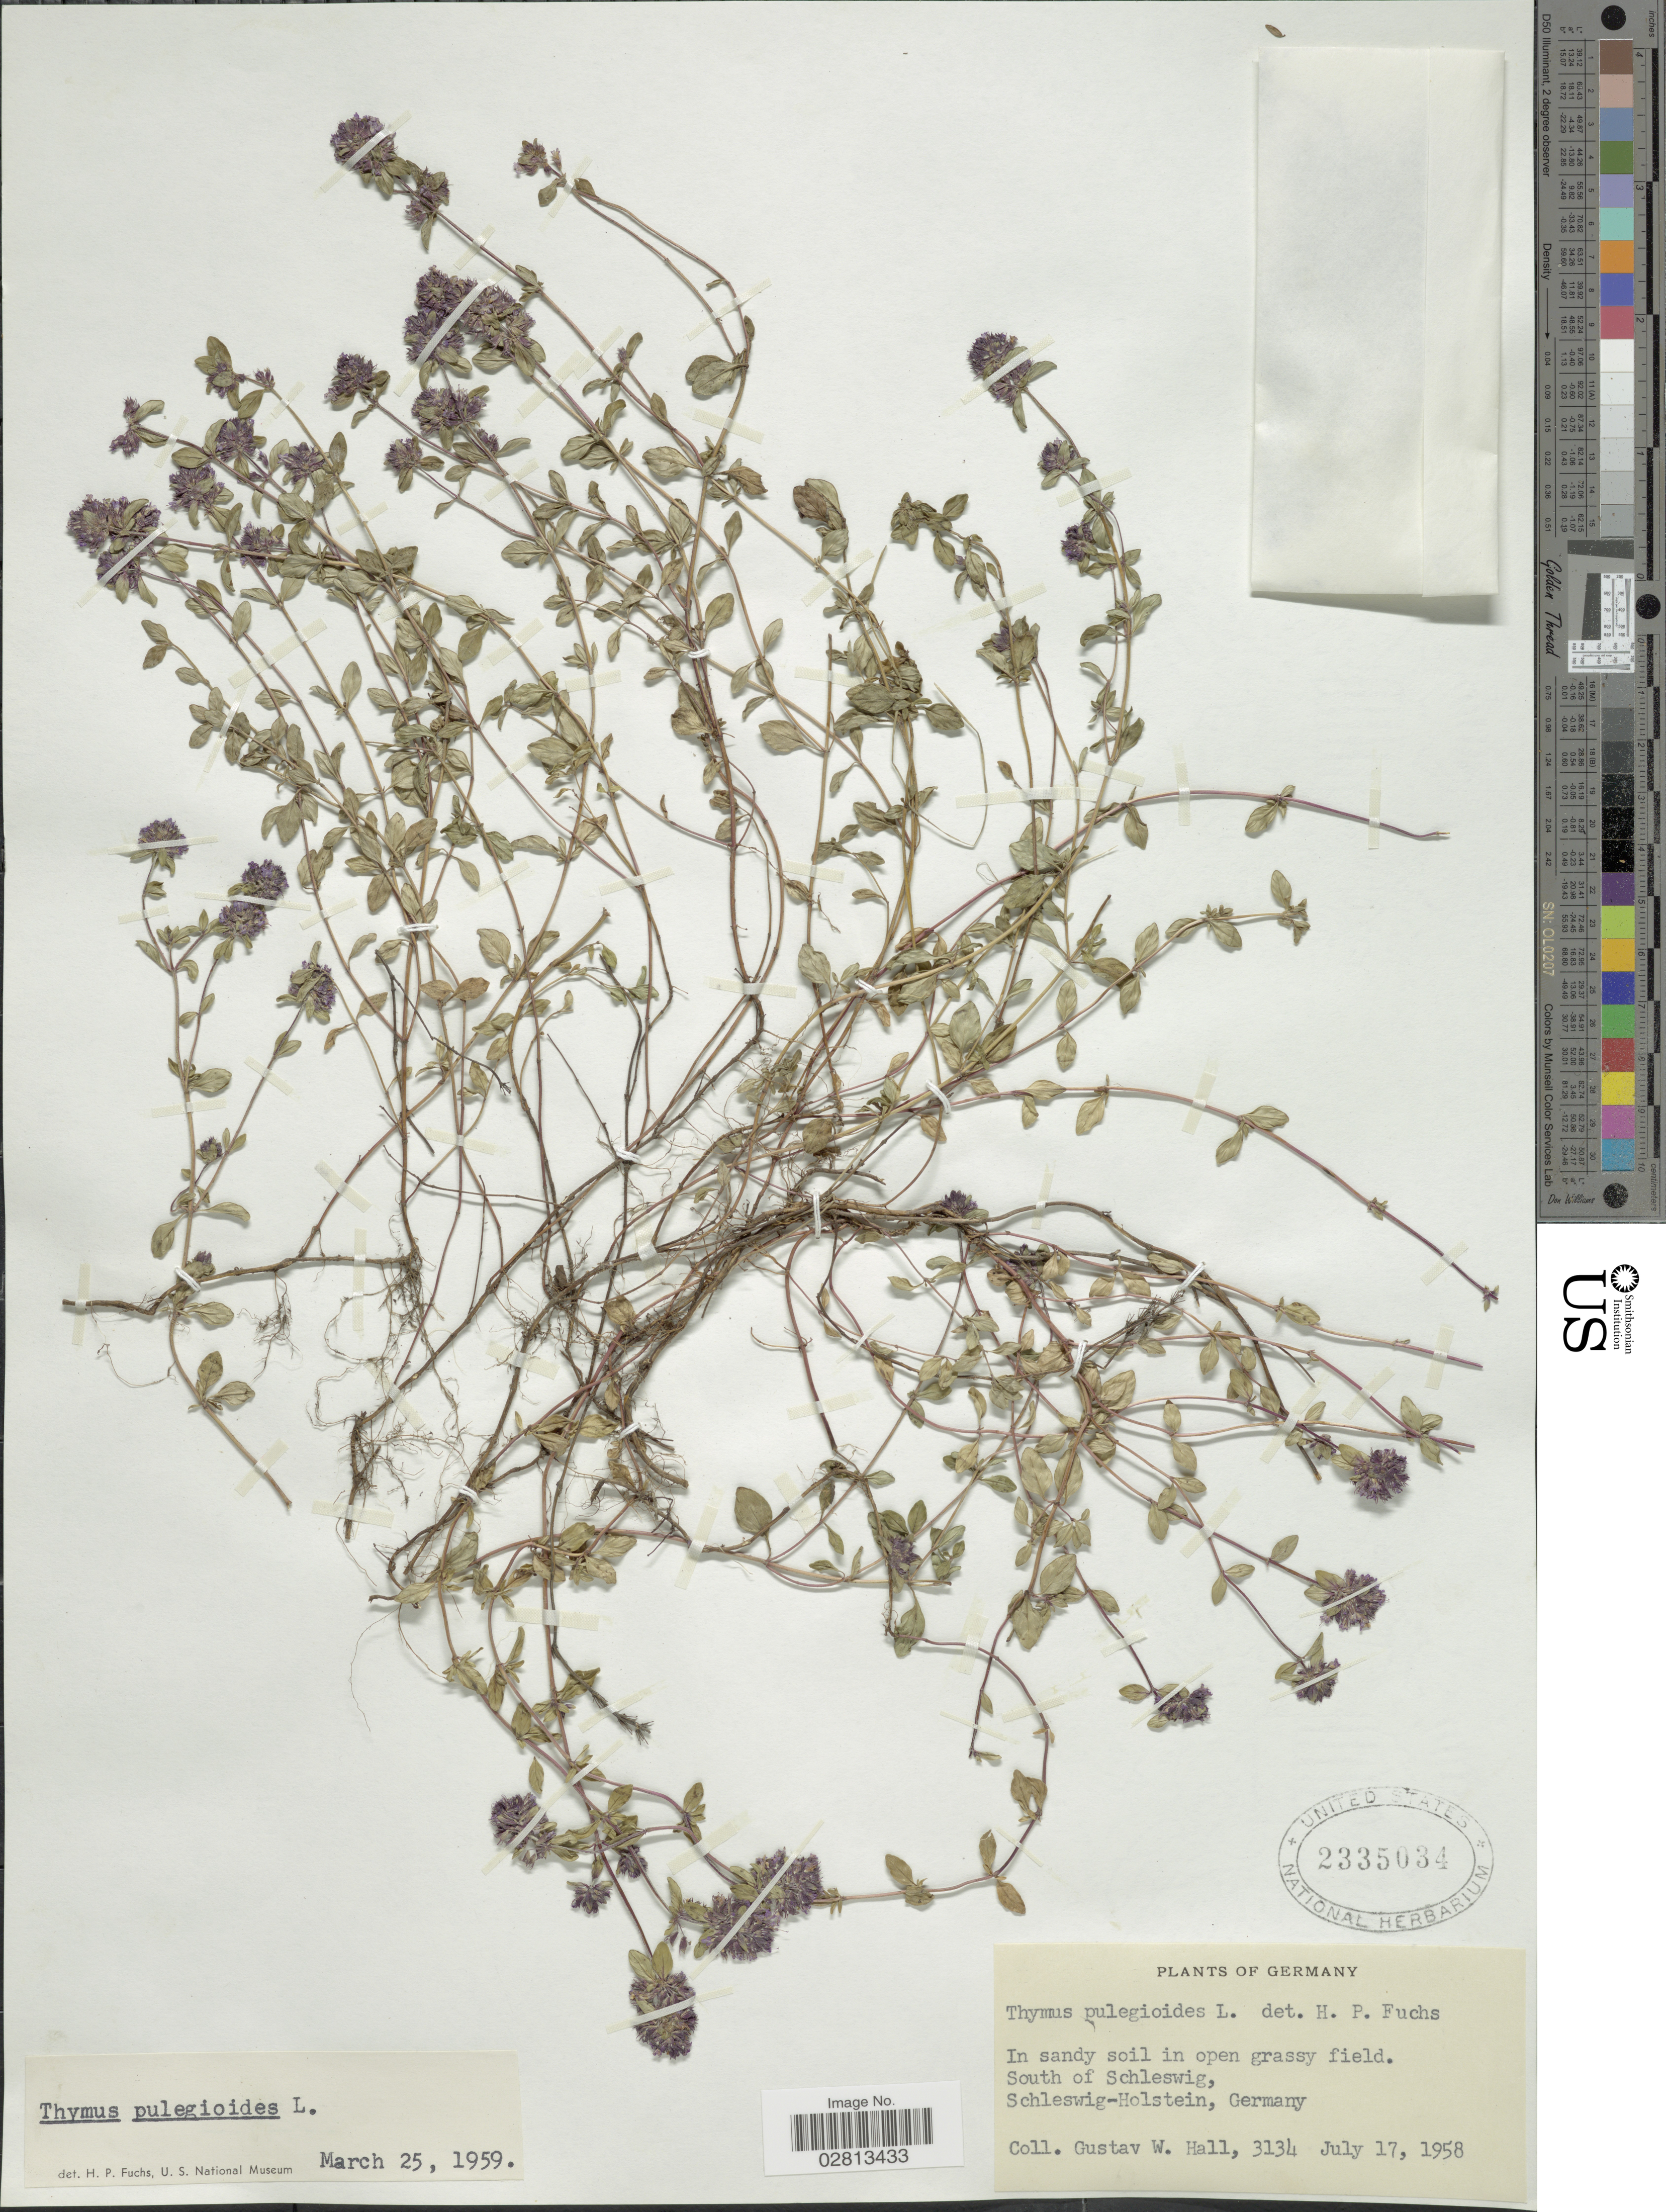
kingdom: Plantae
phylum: Tracheophyta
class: Magnoliopsida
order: Lamiales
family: Lamiaceae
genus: Thymus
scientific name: Thymus pulegioides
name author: L.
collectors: G. Hall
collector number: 3134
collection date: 1958-07-17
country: Germany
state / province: Schleswig-Holstein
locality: South of Schleswig.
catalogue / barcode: US 2335034